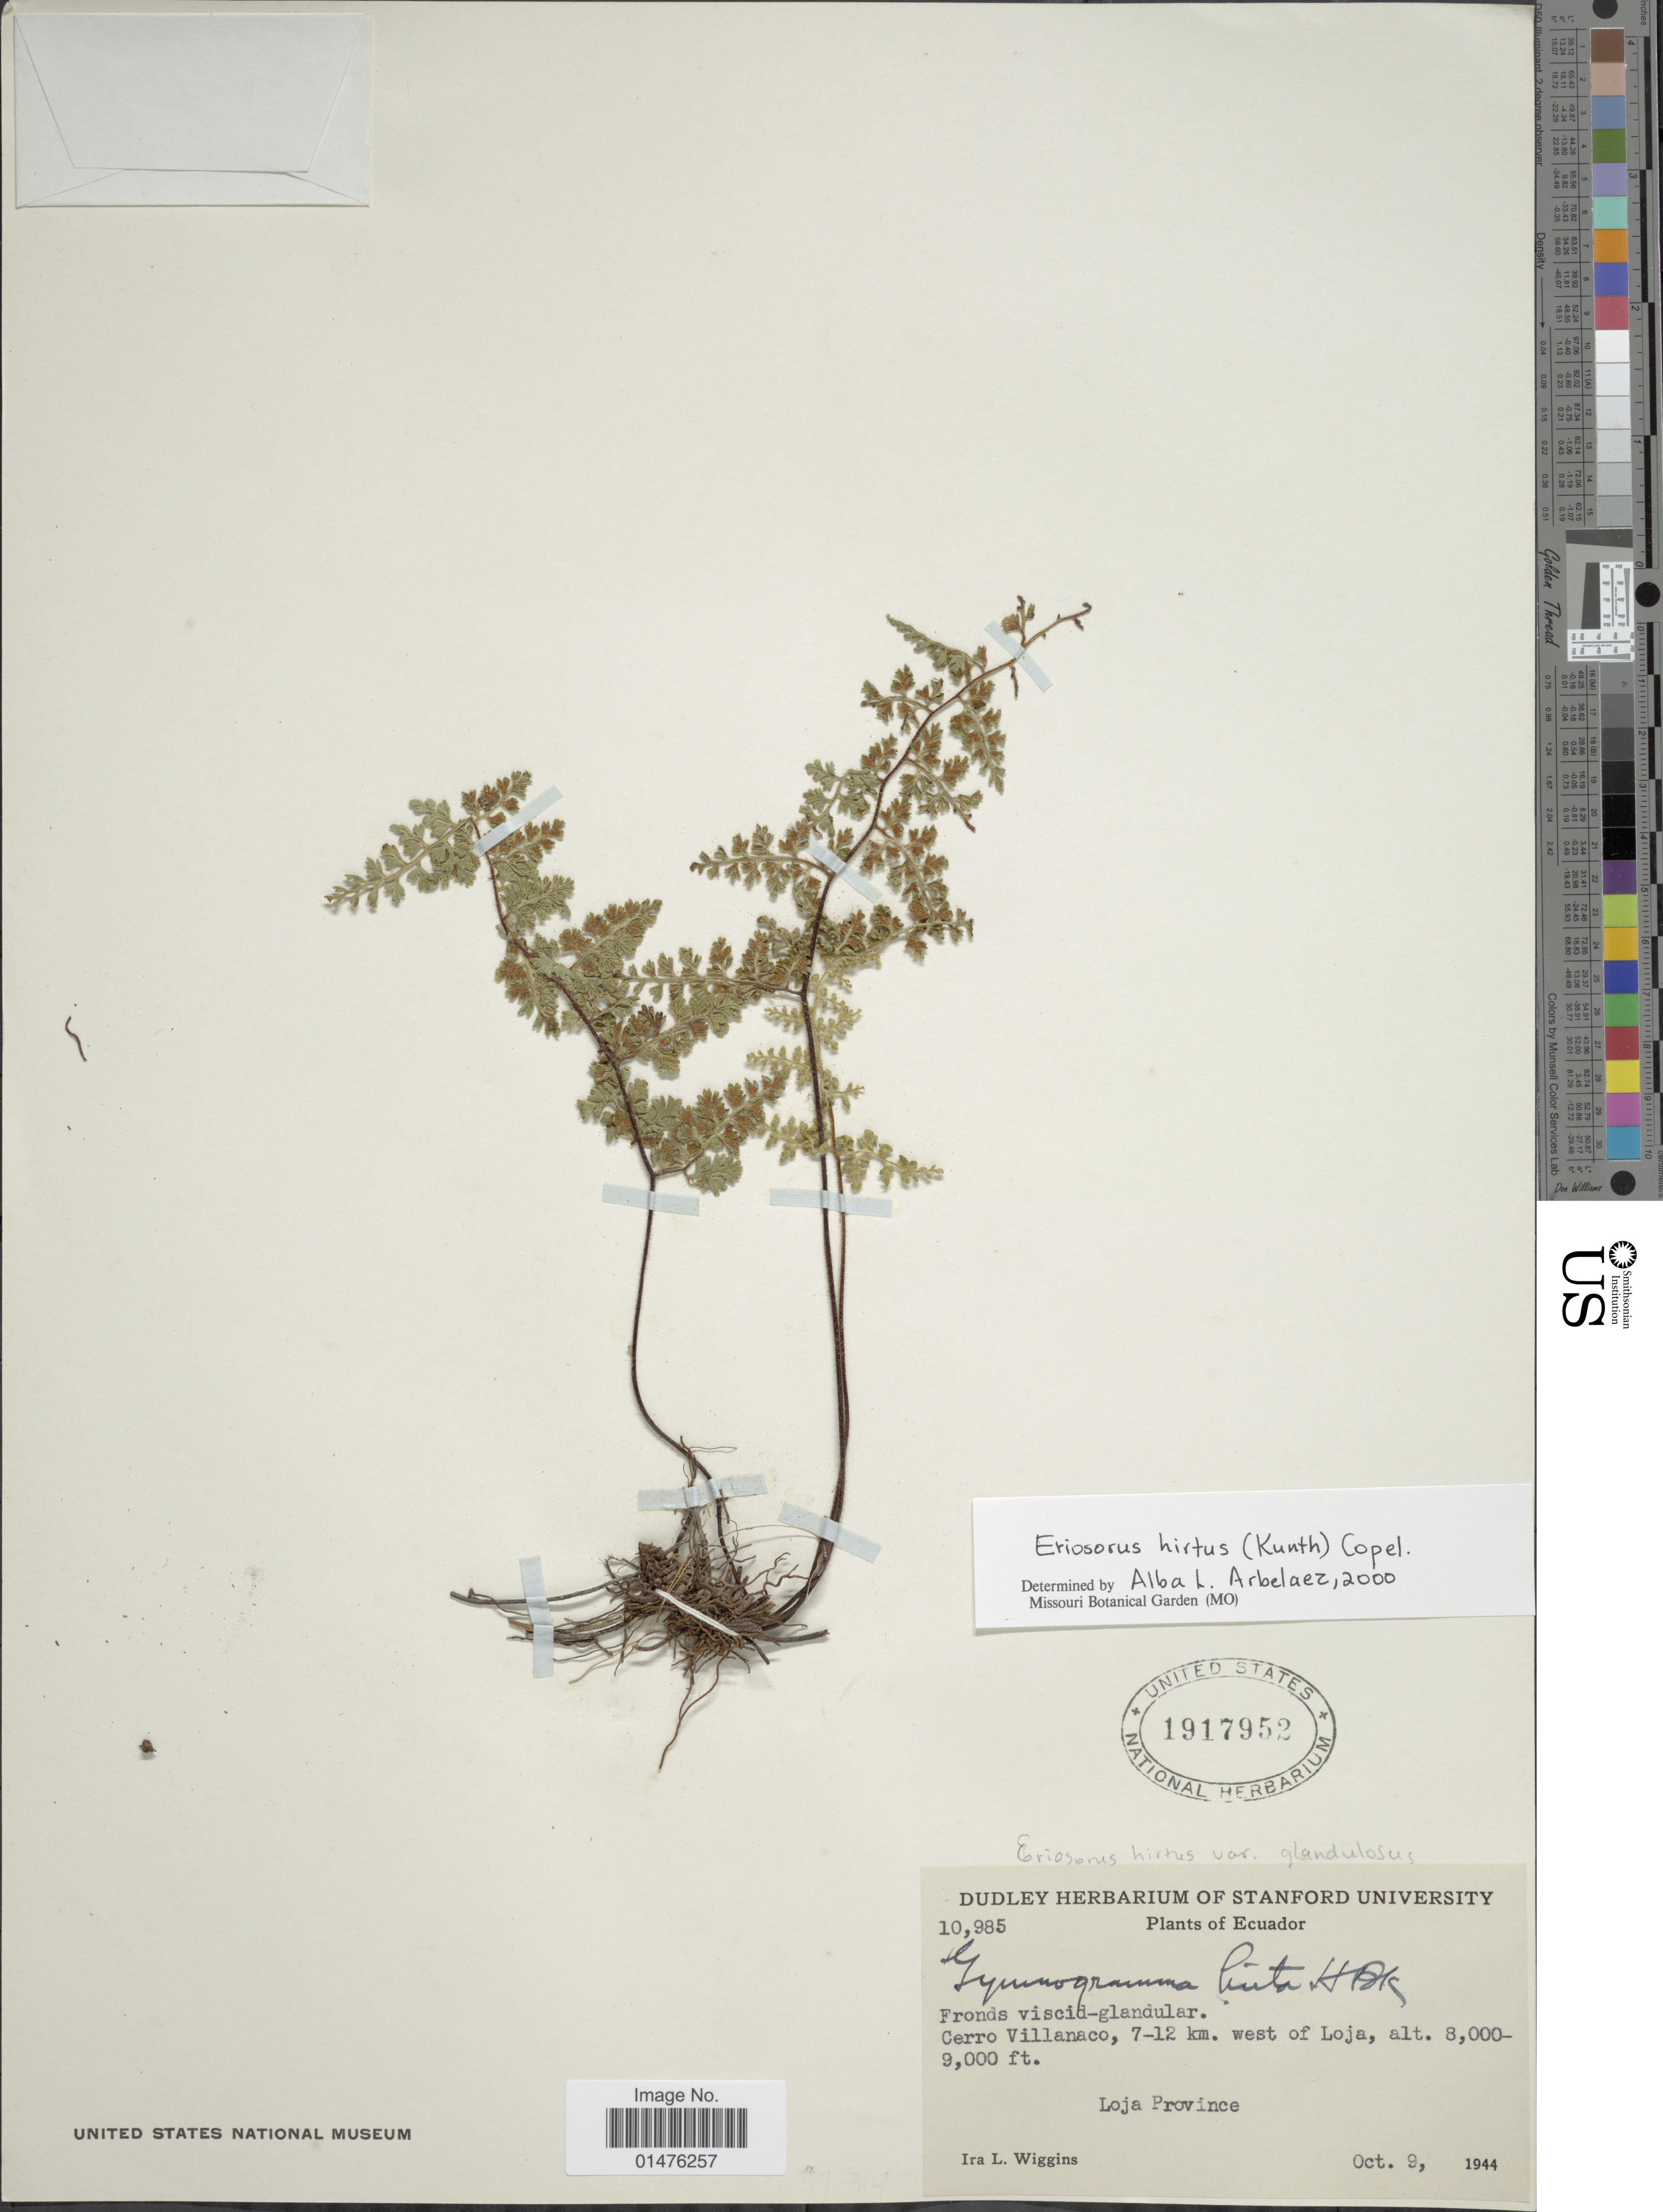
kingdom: Plantae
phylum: Tracheophyta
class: Polypodiopsida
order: Polypodiales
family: Pteridaceae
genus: Jamesonia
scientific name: Jamesonia hirta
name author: (Kunth) Christenh.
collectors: I. L. Wiggins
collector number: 10985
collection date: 1944-10-09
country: Ecuador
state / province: Loja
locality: Cerro Villanaco, 7-12 km. west of Loja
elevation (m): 2438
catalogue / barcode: US 1917952